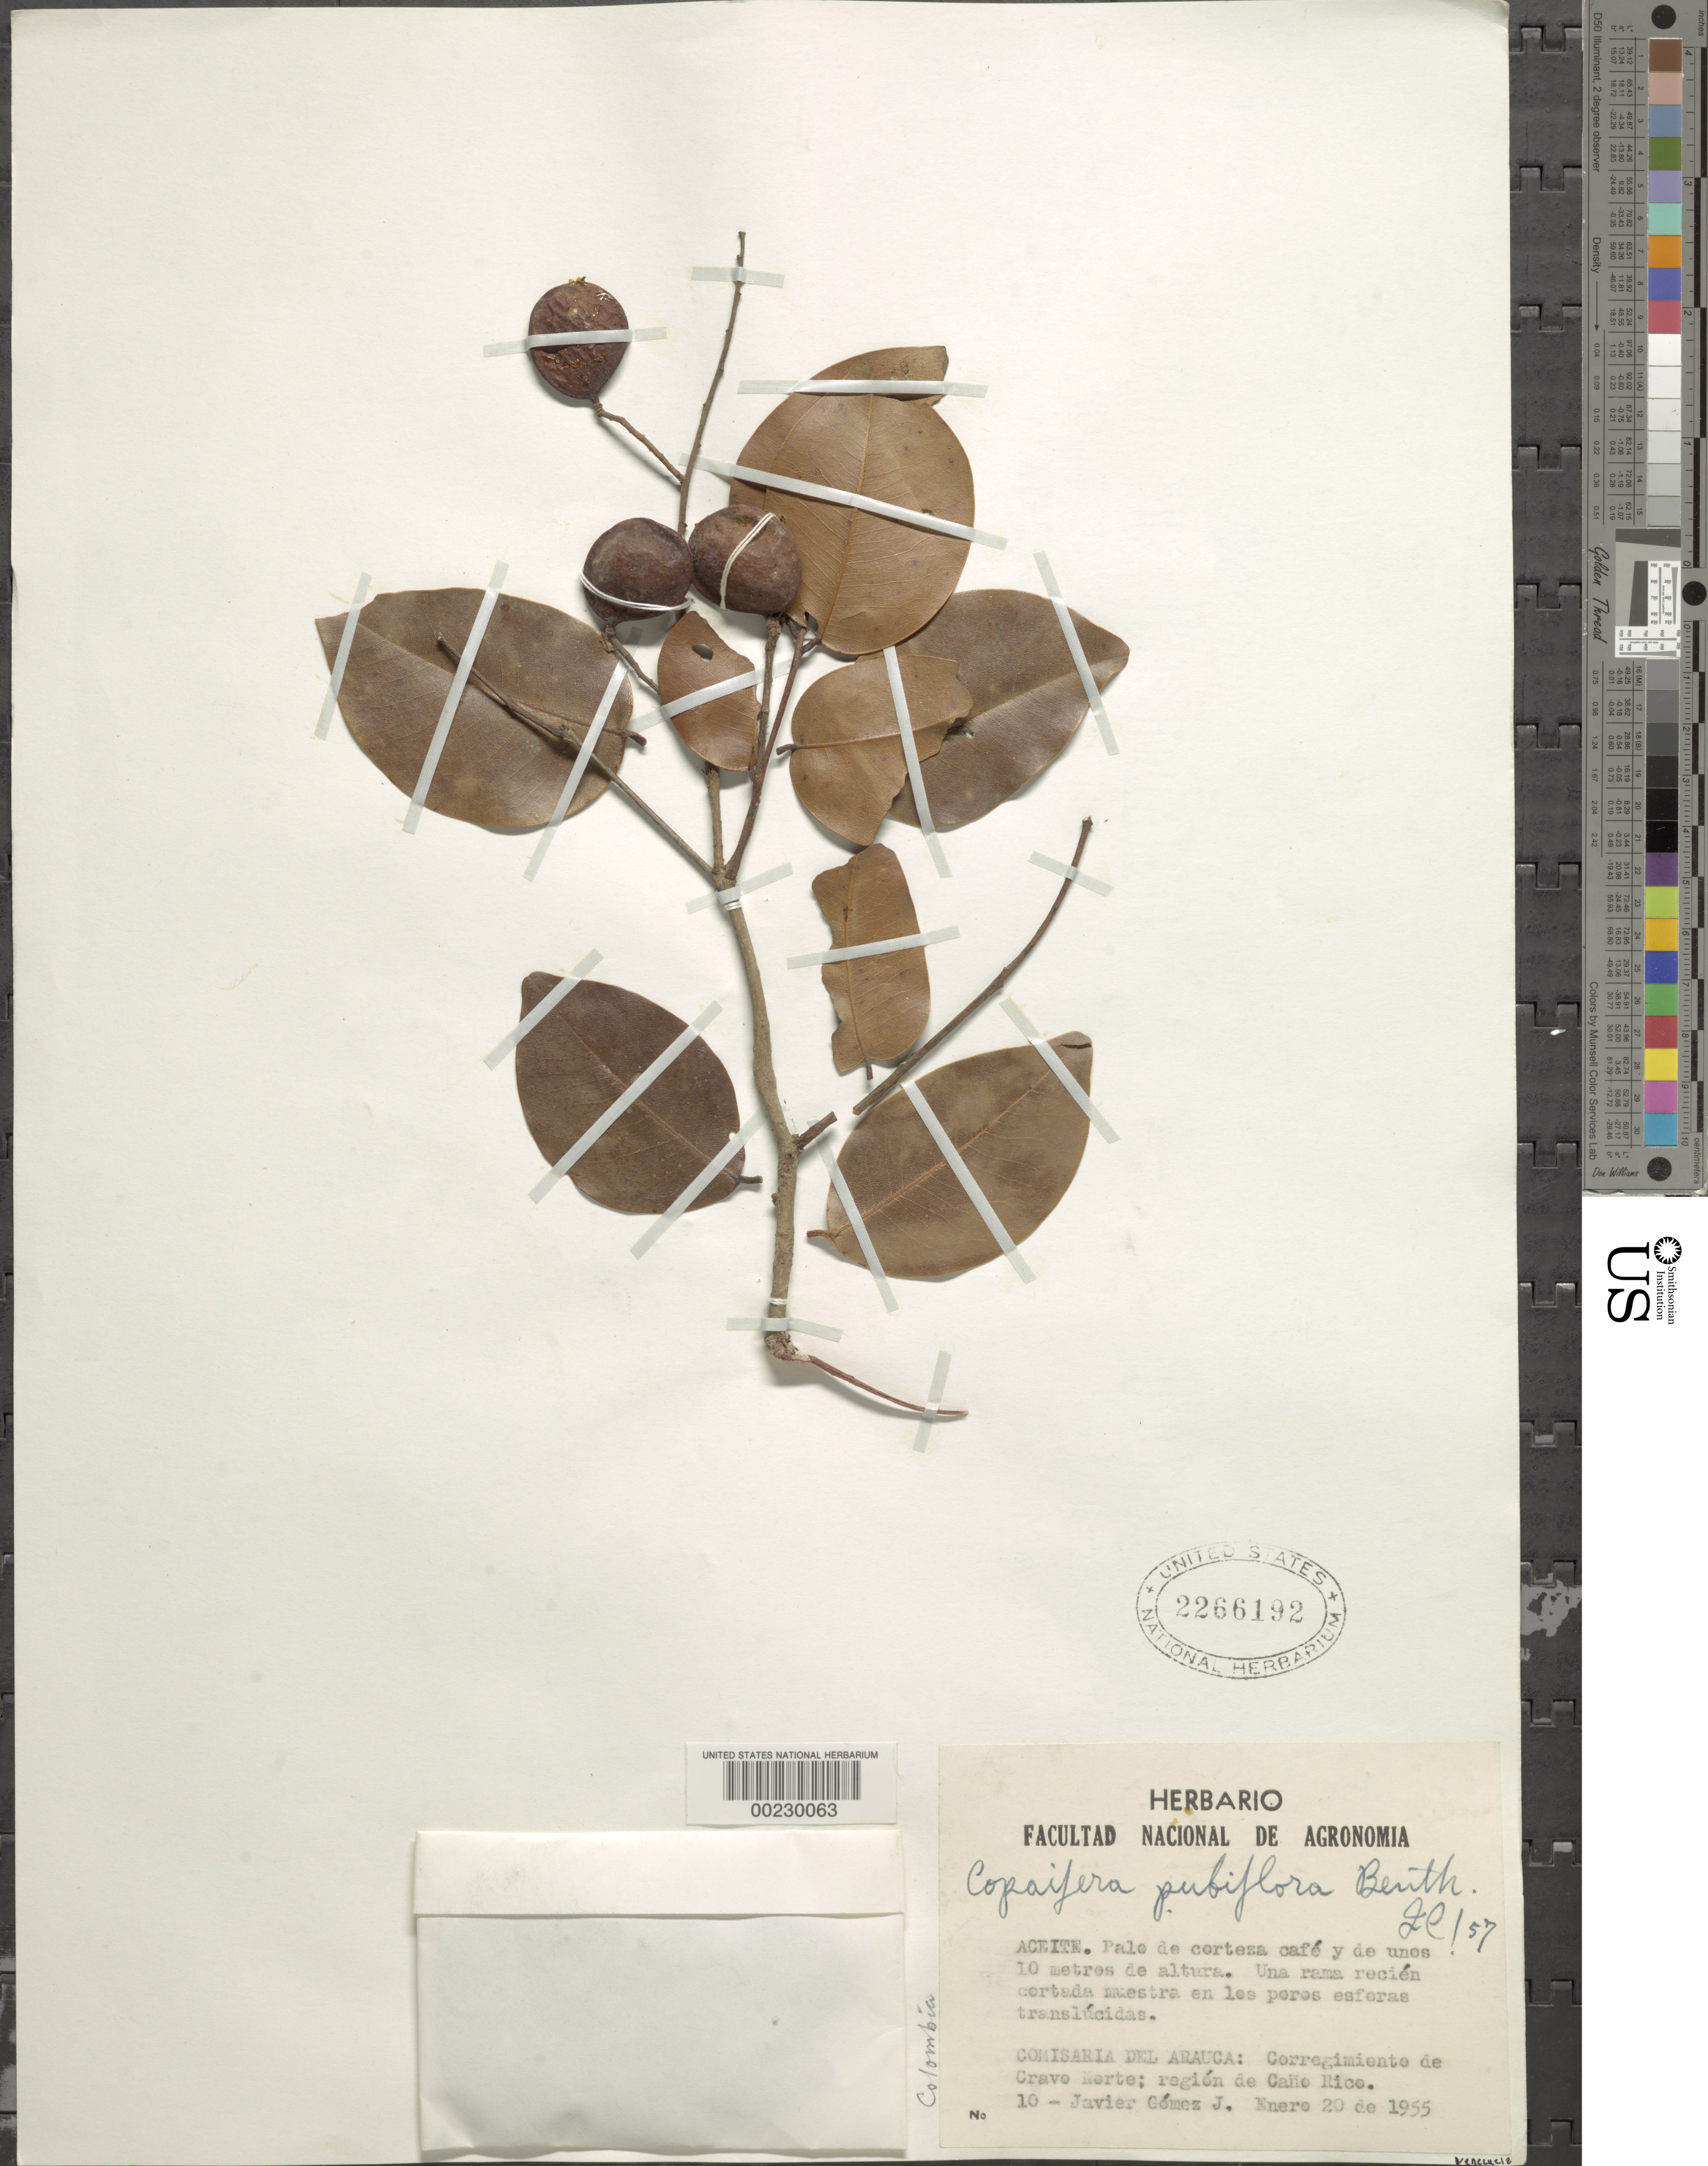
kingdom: Plantae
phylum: Tracheophyta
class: Magnoliopsida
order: Fabales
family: Fabaceae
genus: Copaifera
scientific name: Copaifera pubiflora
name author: Benth.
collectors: J. Gomez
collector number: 10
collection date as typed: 20 Jan 1955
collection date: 1955-01-20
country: Colombia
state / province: Arauca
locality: Cravo Norte correg., Caño Rico region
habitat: See specimen sheet for notes in spanish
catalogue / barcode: US 2266192